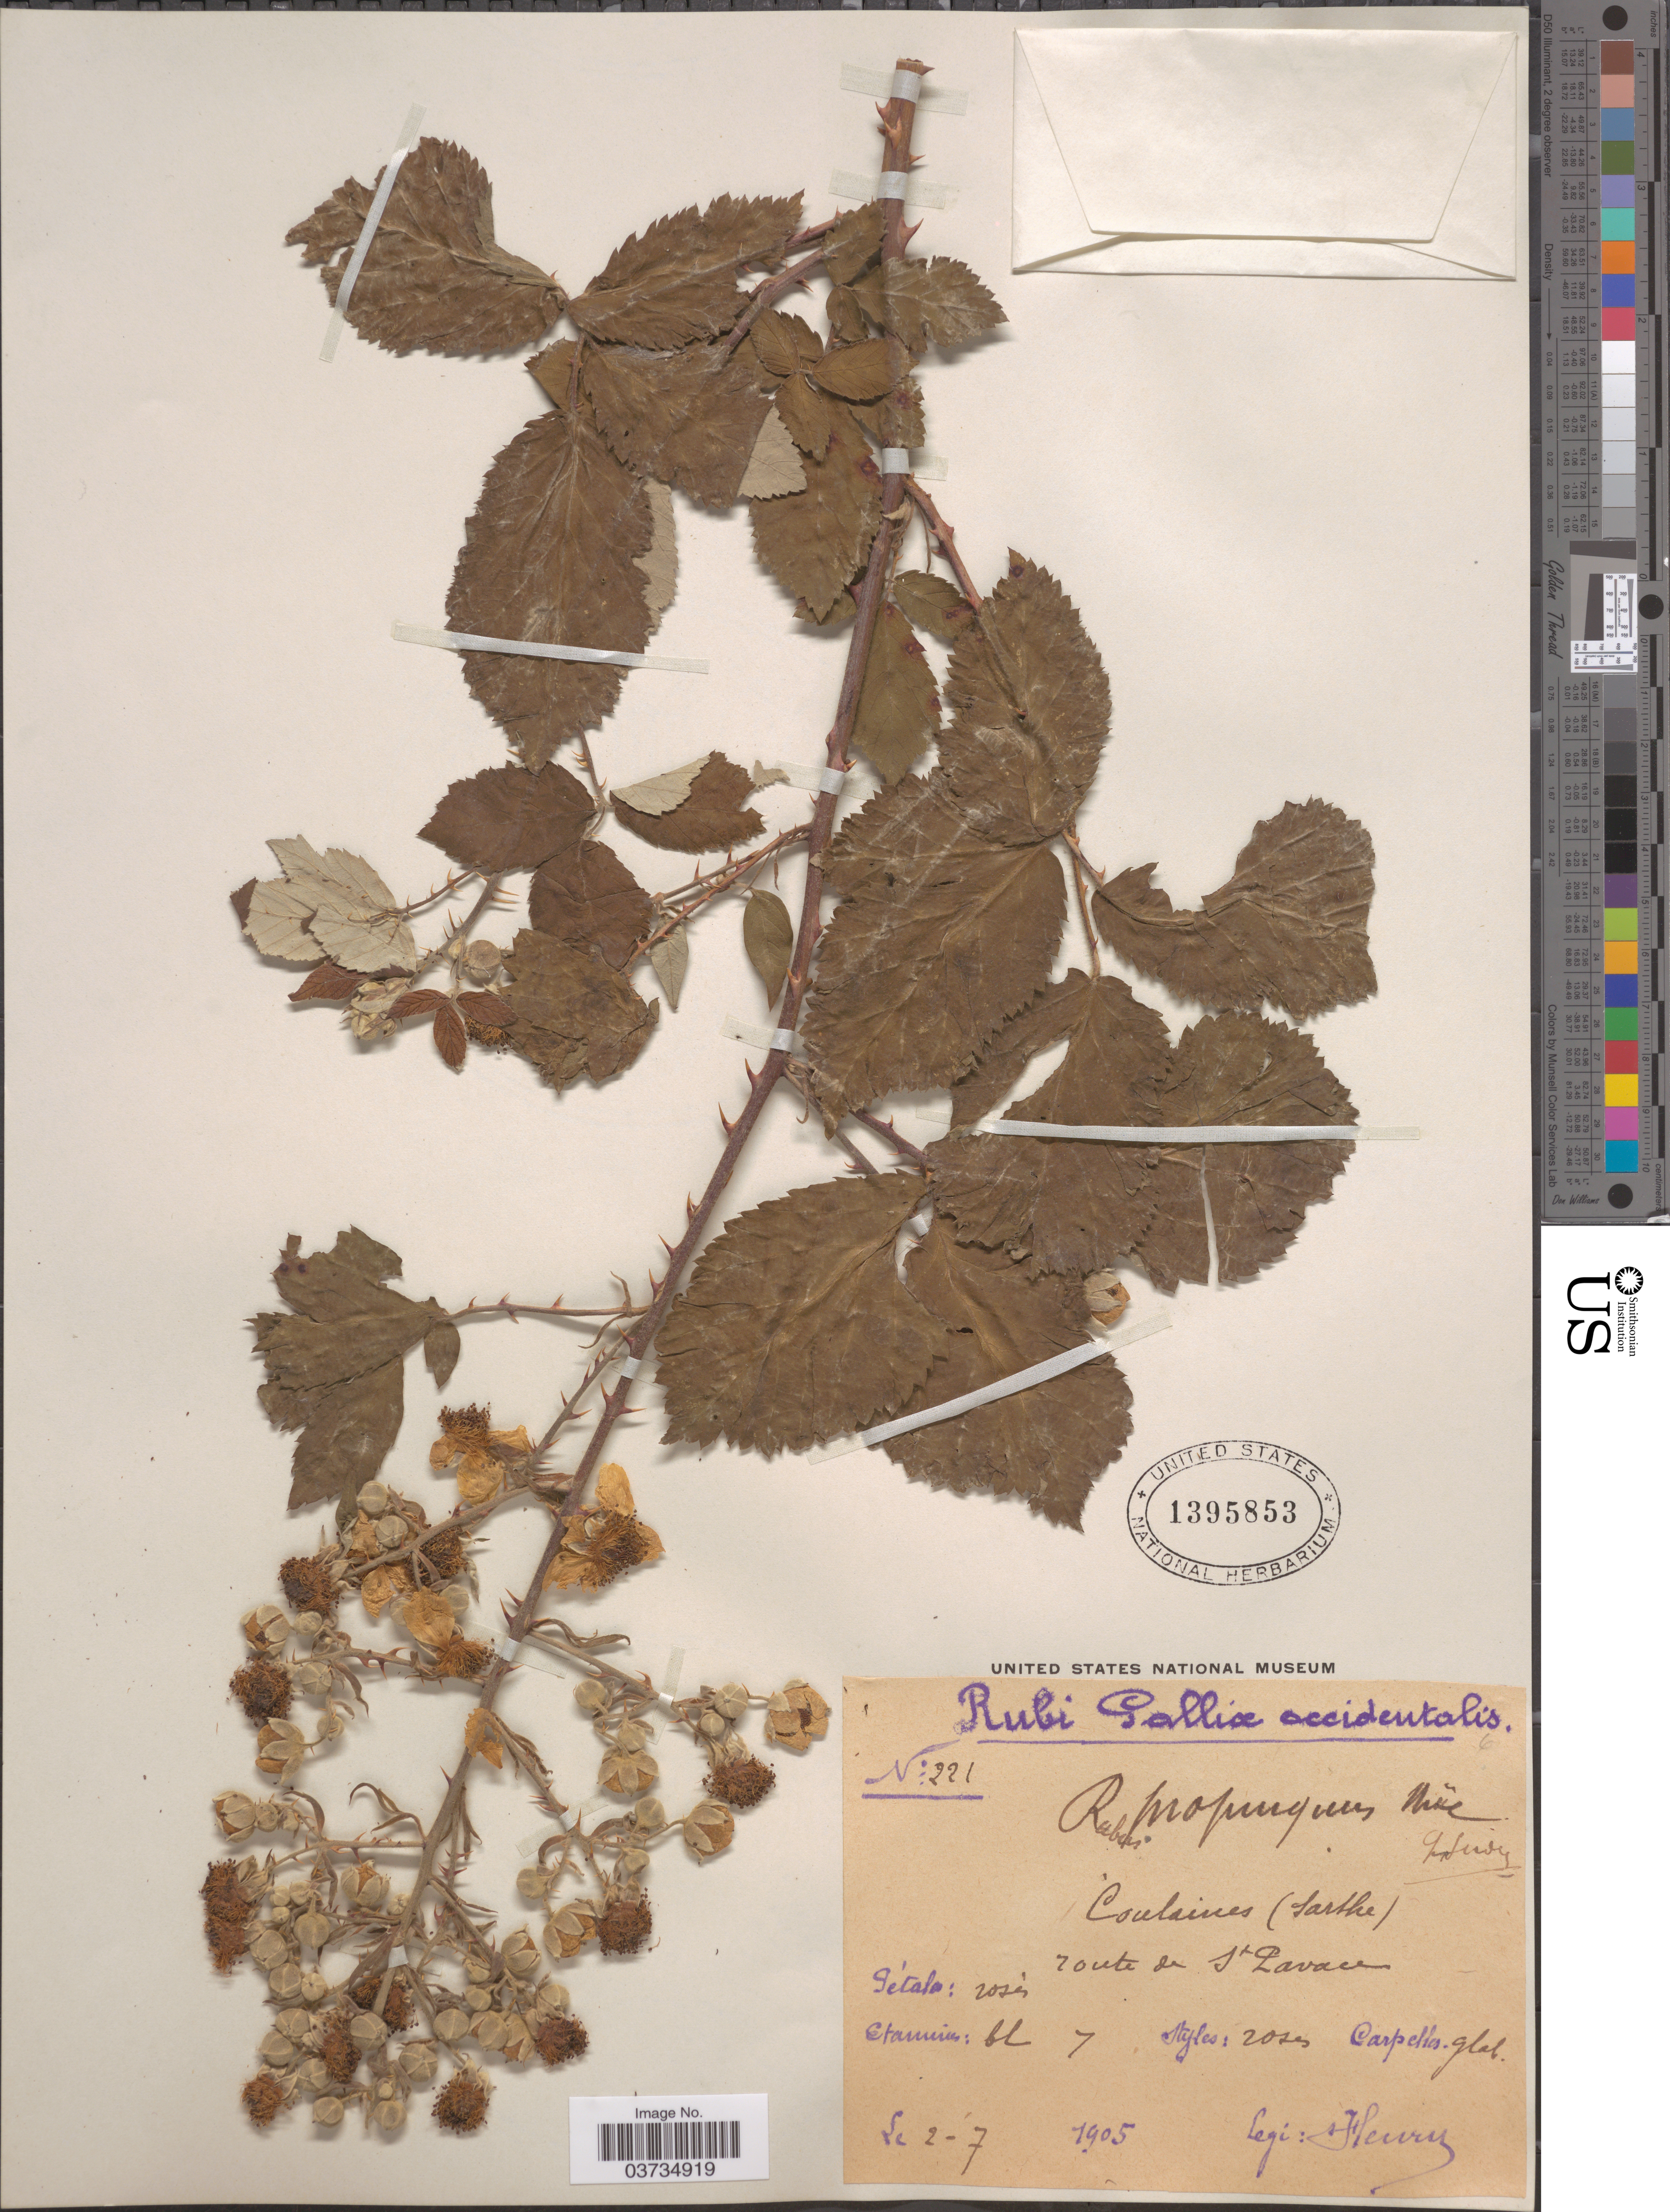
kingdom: Plantae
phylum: Tracheophyta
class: Magnoliopsida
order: Rosales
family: Rosaceae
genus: Rubus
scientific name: Rubus propinquus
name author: Richardson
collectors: -. Henry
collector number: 221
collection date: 1905-07-02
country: France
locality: Gallice occidentalis. Coulaines (Sarthe). Route de St Pavace.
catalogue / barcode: US 1395853